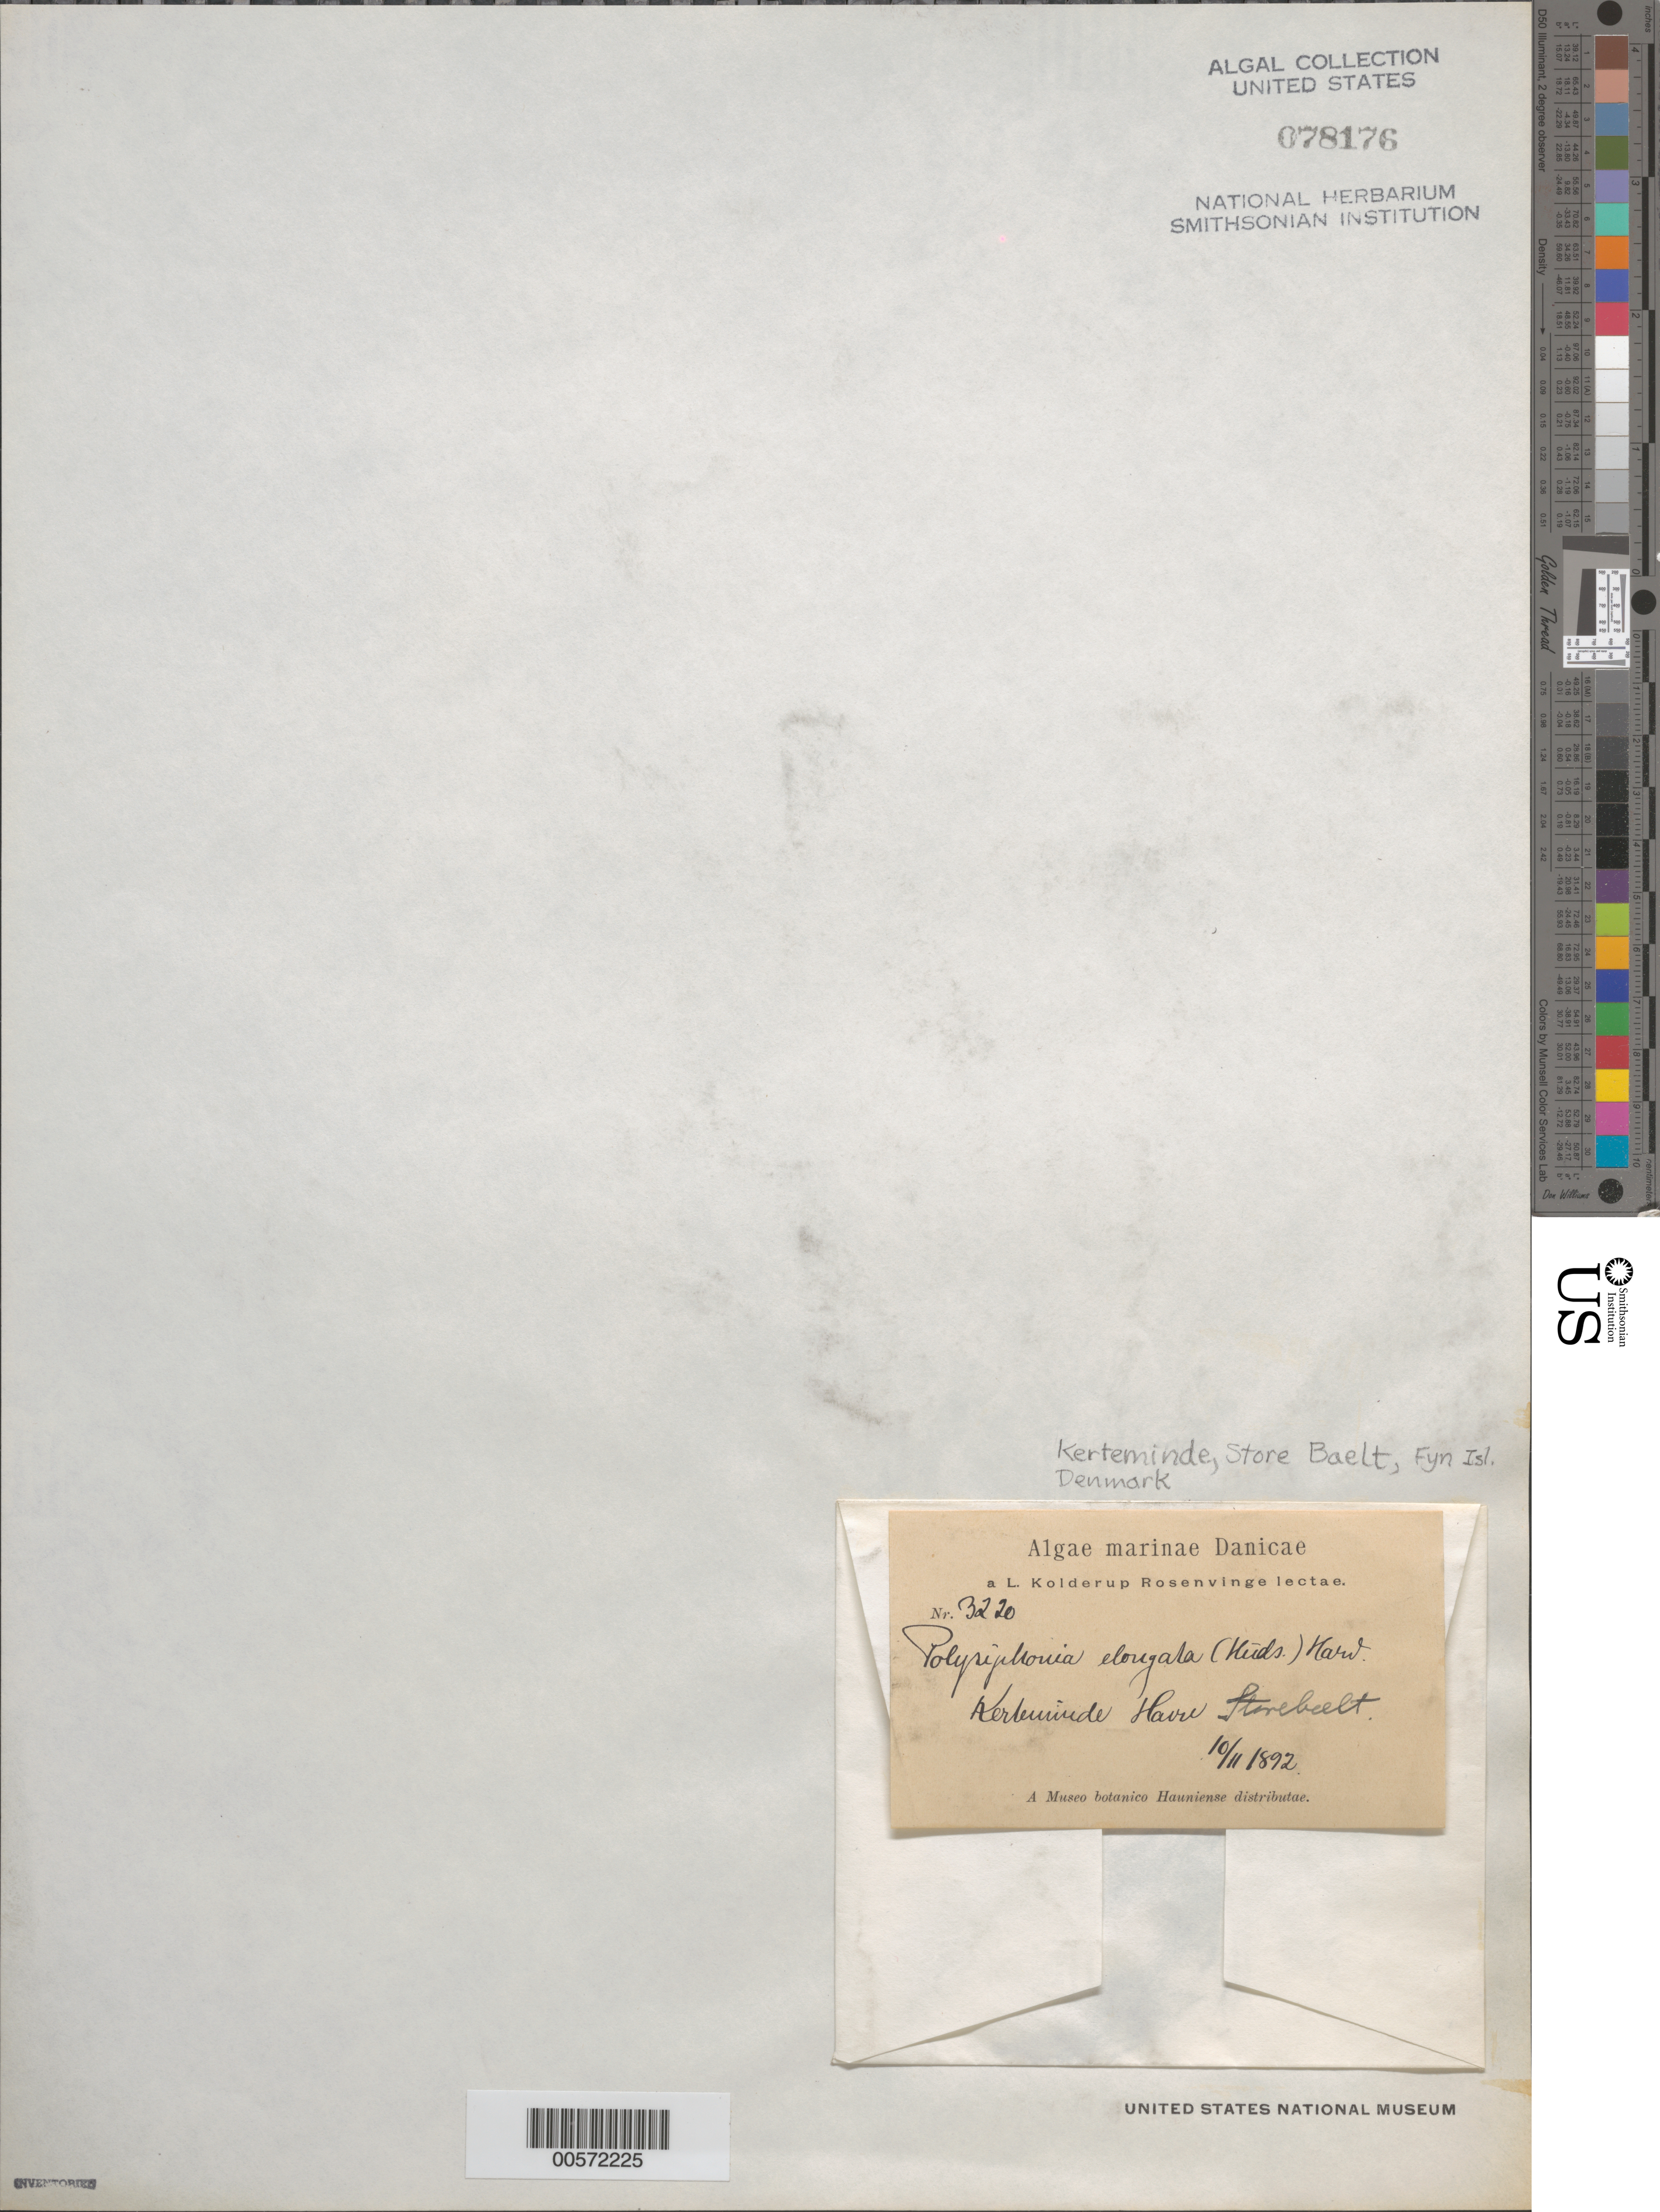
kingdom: Plantae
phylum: Rhodophyta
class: Florideophyceae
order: Ceramiales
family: Rhodomelaceae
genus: Carradoriella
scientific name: Carradoriella elongata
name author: (Hudson) Savoie & G.W. Saunders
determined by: Algae name updating Project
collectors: L. Rosenvinge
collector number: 3220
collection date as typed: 10 Nov 1892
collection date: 1892-11-10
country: Denmark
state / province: Syddanmark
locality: Kerteminde, Store Baelt. Fyn County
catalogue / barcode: US 78176